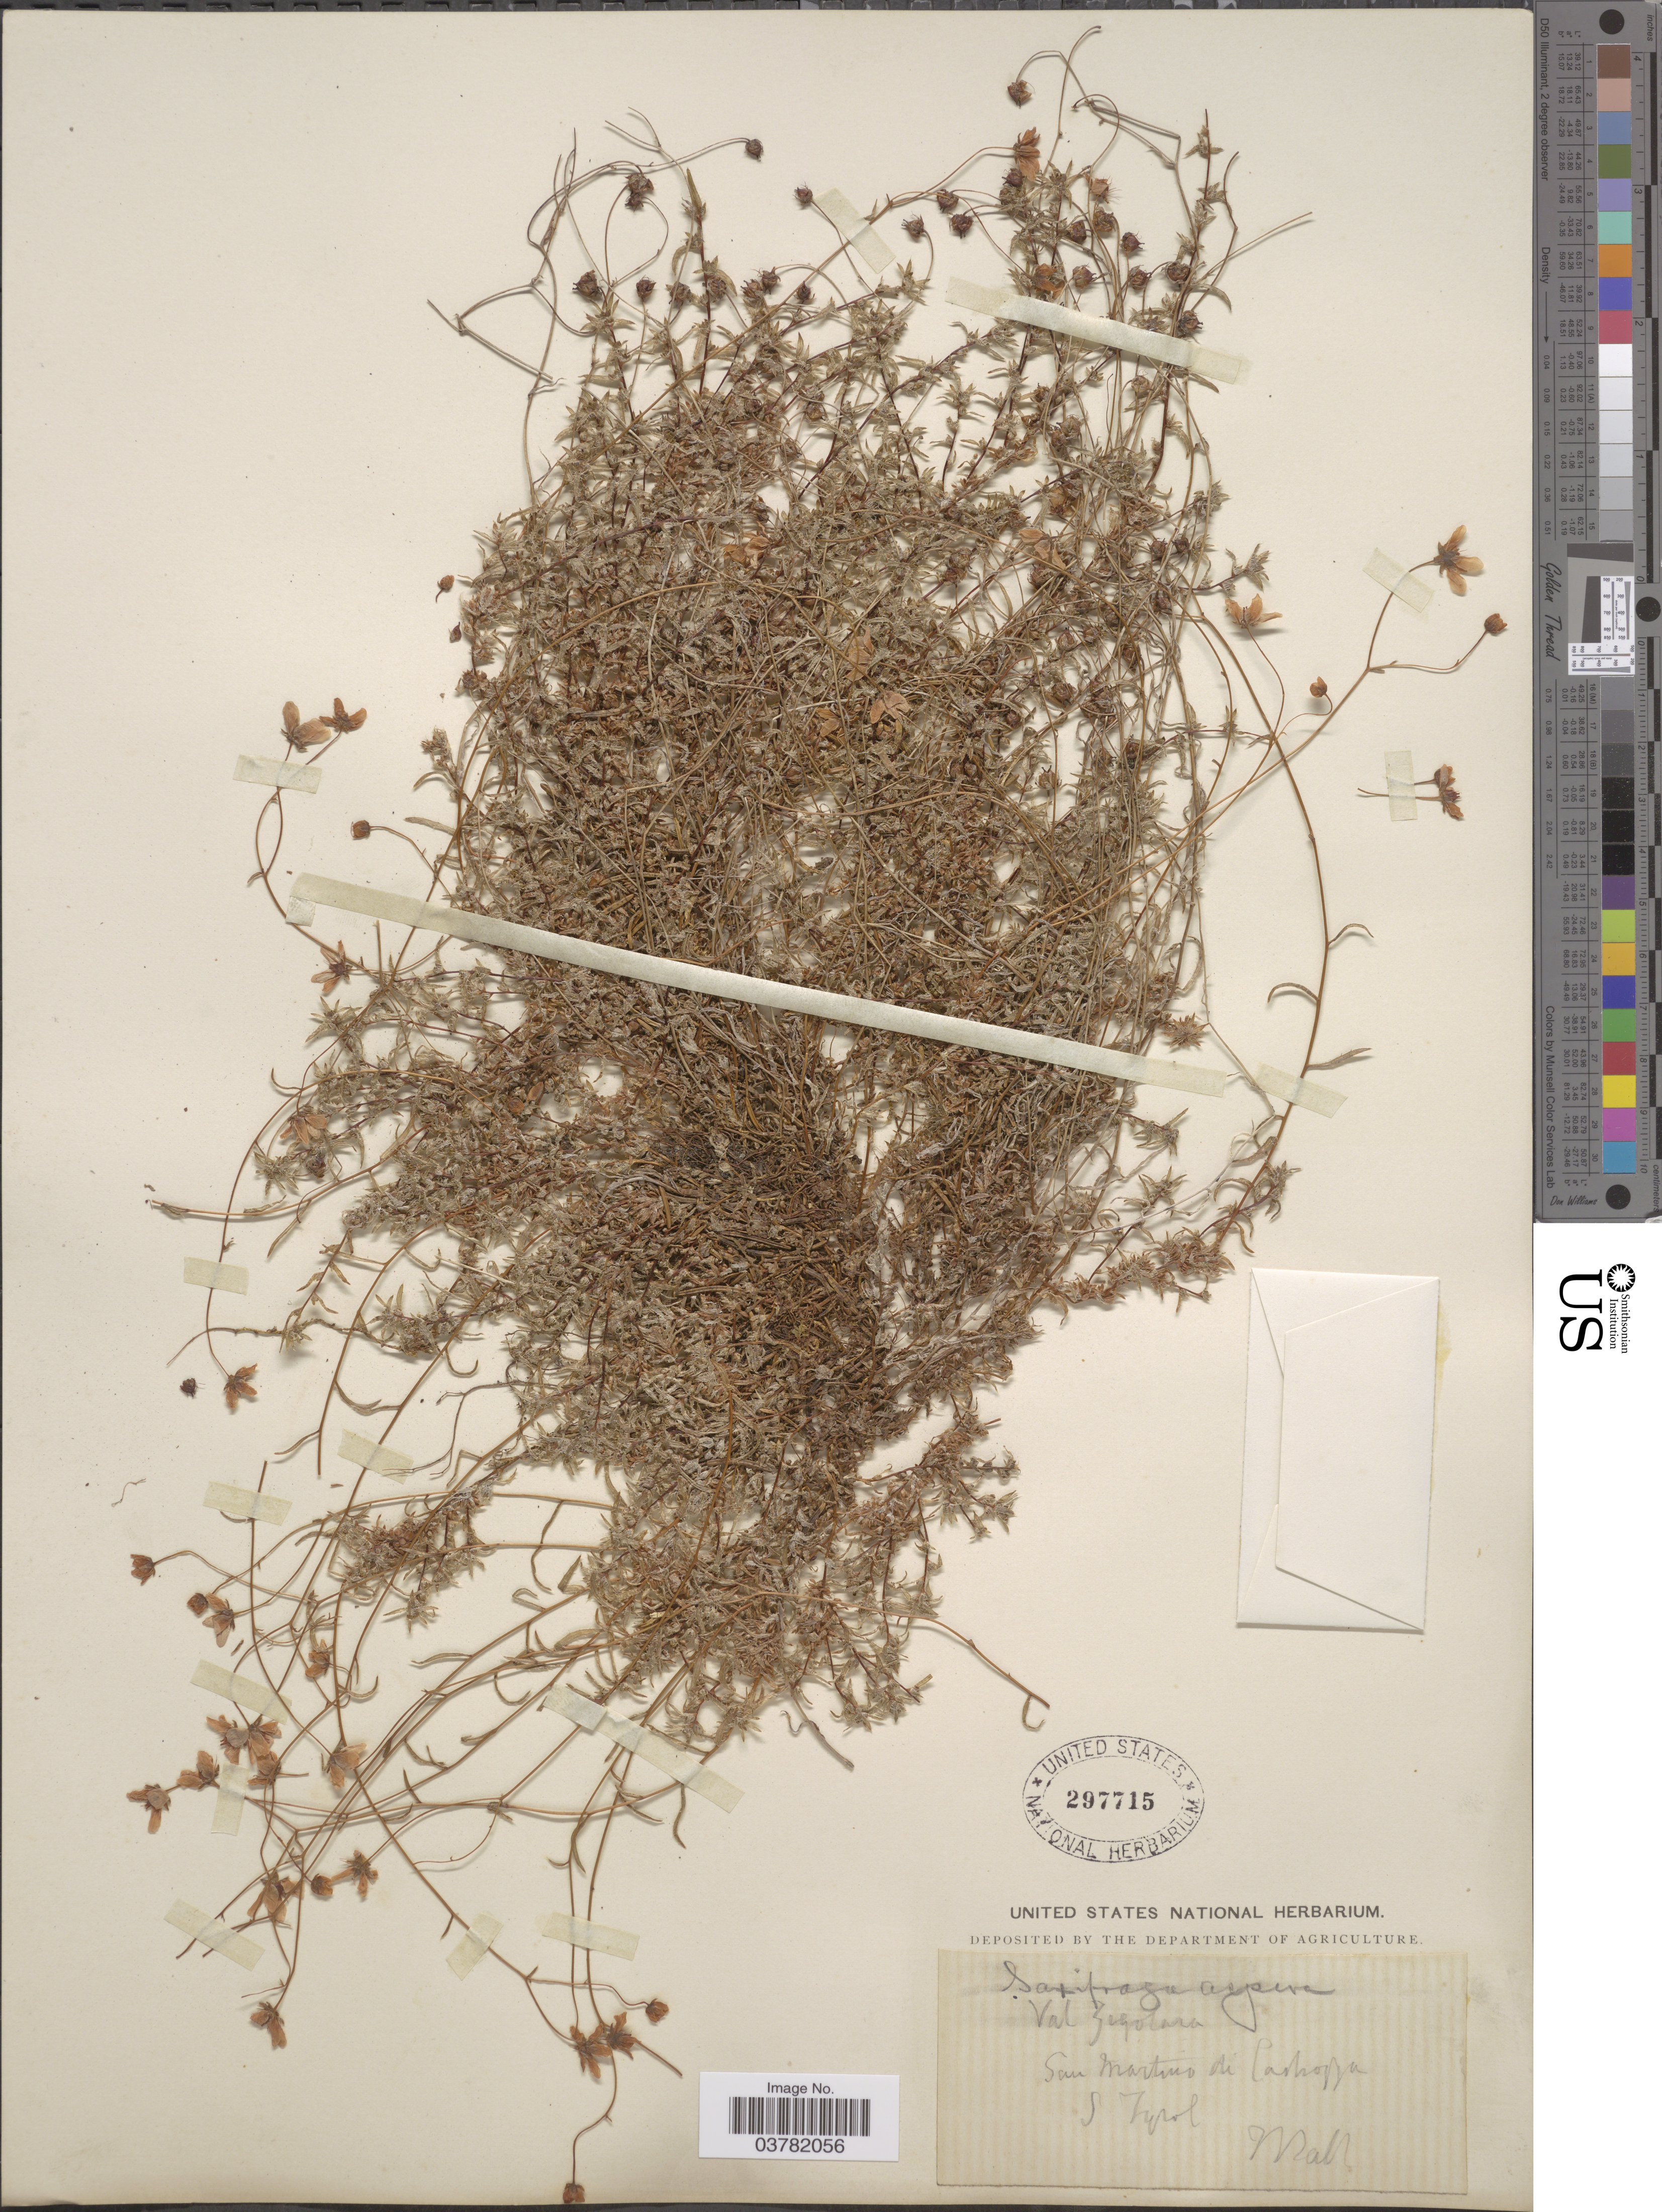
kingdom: Plantae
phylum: Tracheophyta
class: Magnoliopsida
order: Saxifragales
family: Saxifragaceae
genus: Saxifraga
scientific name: Saxifraga aspera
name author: L.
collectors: J. Ball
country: Italy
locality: Val Zagolara. San Martino de Castrozza. S. Tyrol.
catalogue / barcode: US 297715